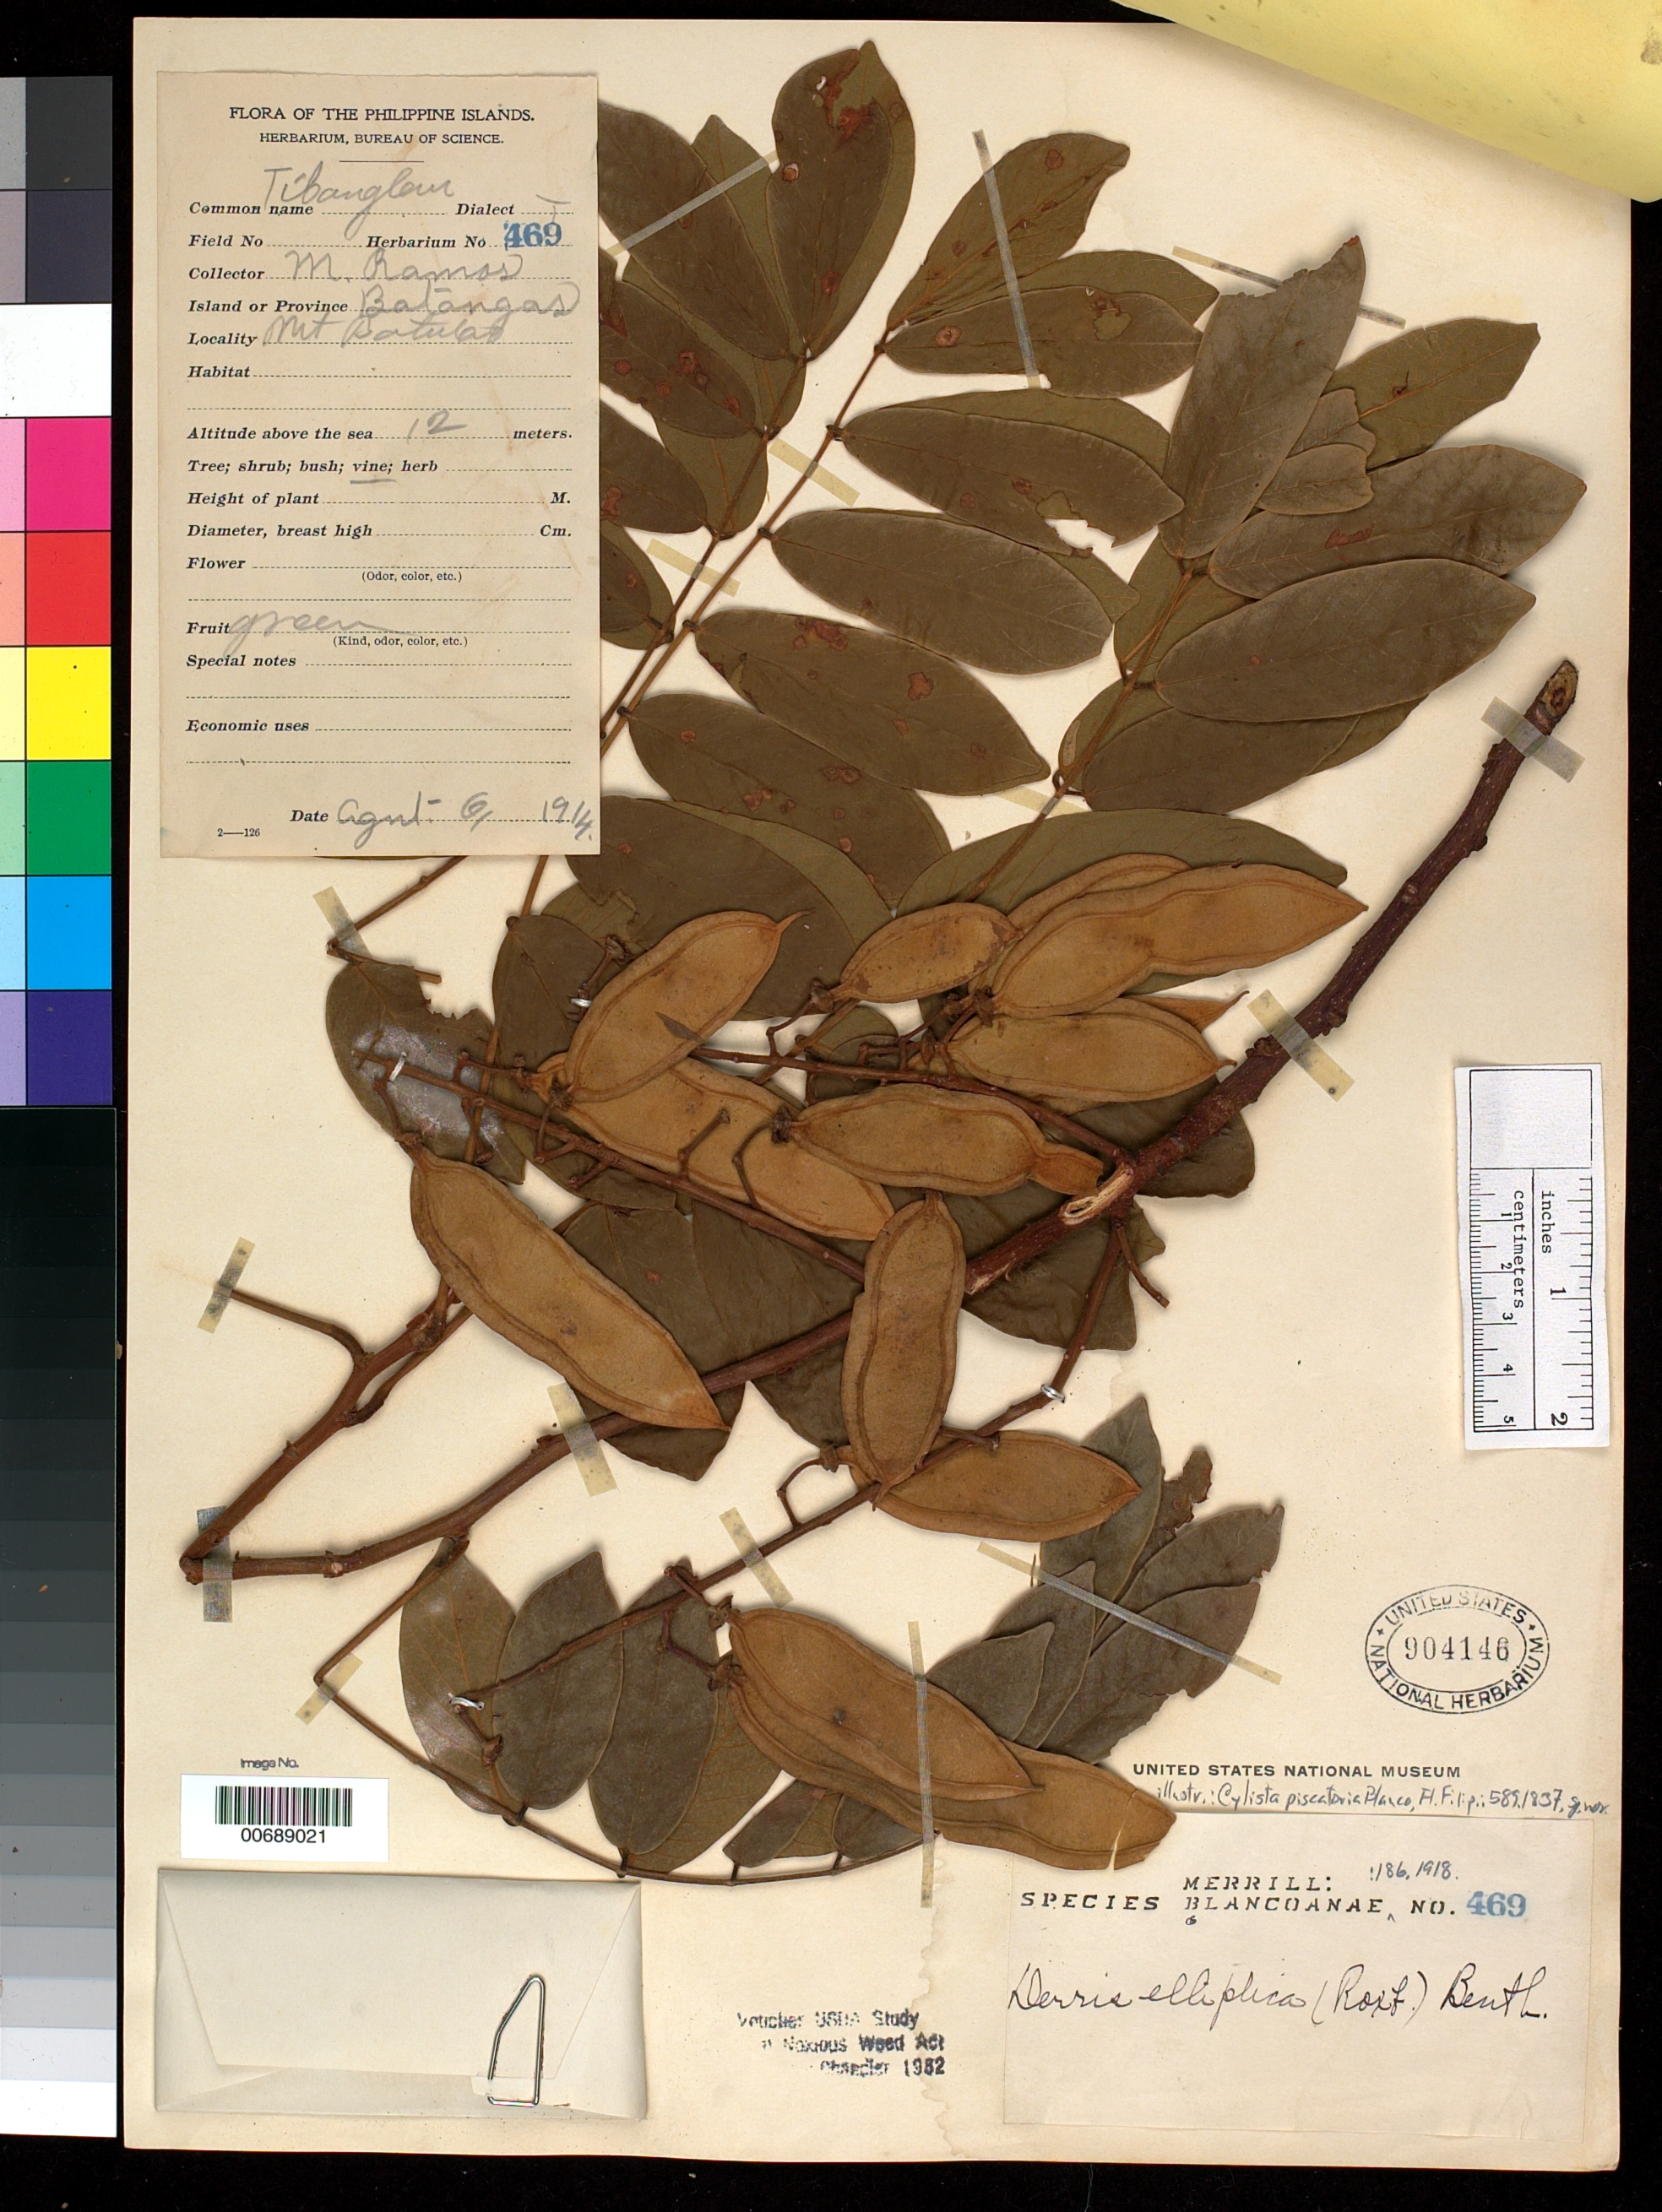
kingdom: Plantae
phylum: Tracheophyta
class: Magnoliopsida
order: Fabales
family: Fabaceae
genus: Cylista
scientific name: Cylista piscatoria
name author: Blanco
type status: Isoneotype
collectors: M. Ramos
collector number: Sp. Blancoan. 0469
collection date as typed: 06 Aug 1914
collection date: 1914-08-06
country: Philippines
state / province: Calabarzon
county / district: Batangas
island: Luzon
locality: Mt. Batulao.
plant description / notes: Currently accepted name as cited by F. Adema (2003).; Sheet mounted with original collection label and typed notes by Merrill.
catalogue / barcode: US 904146